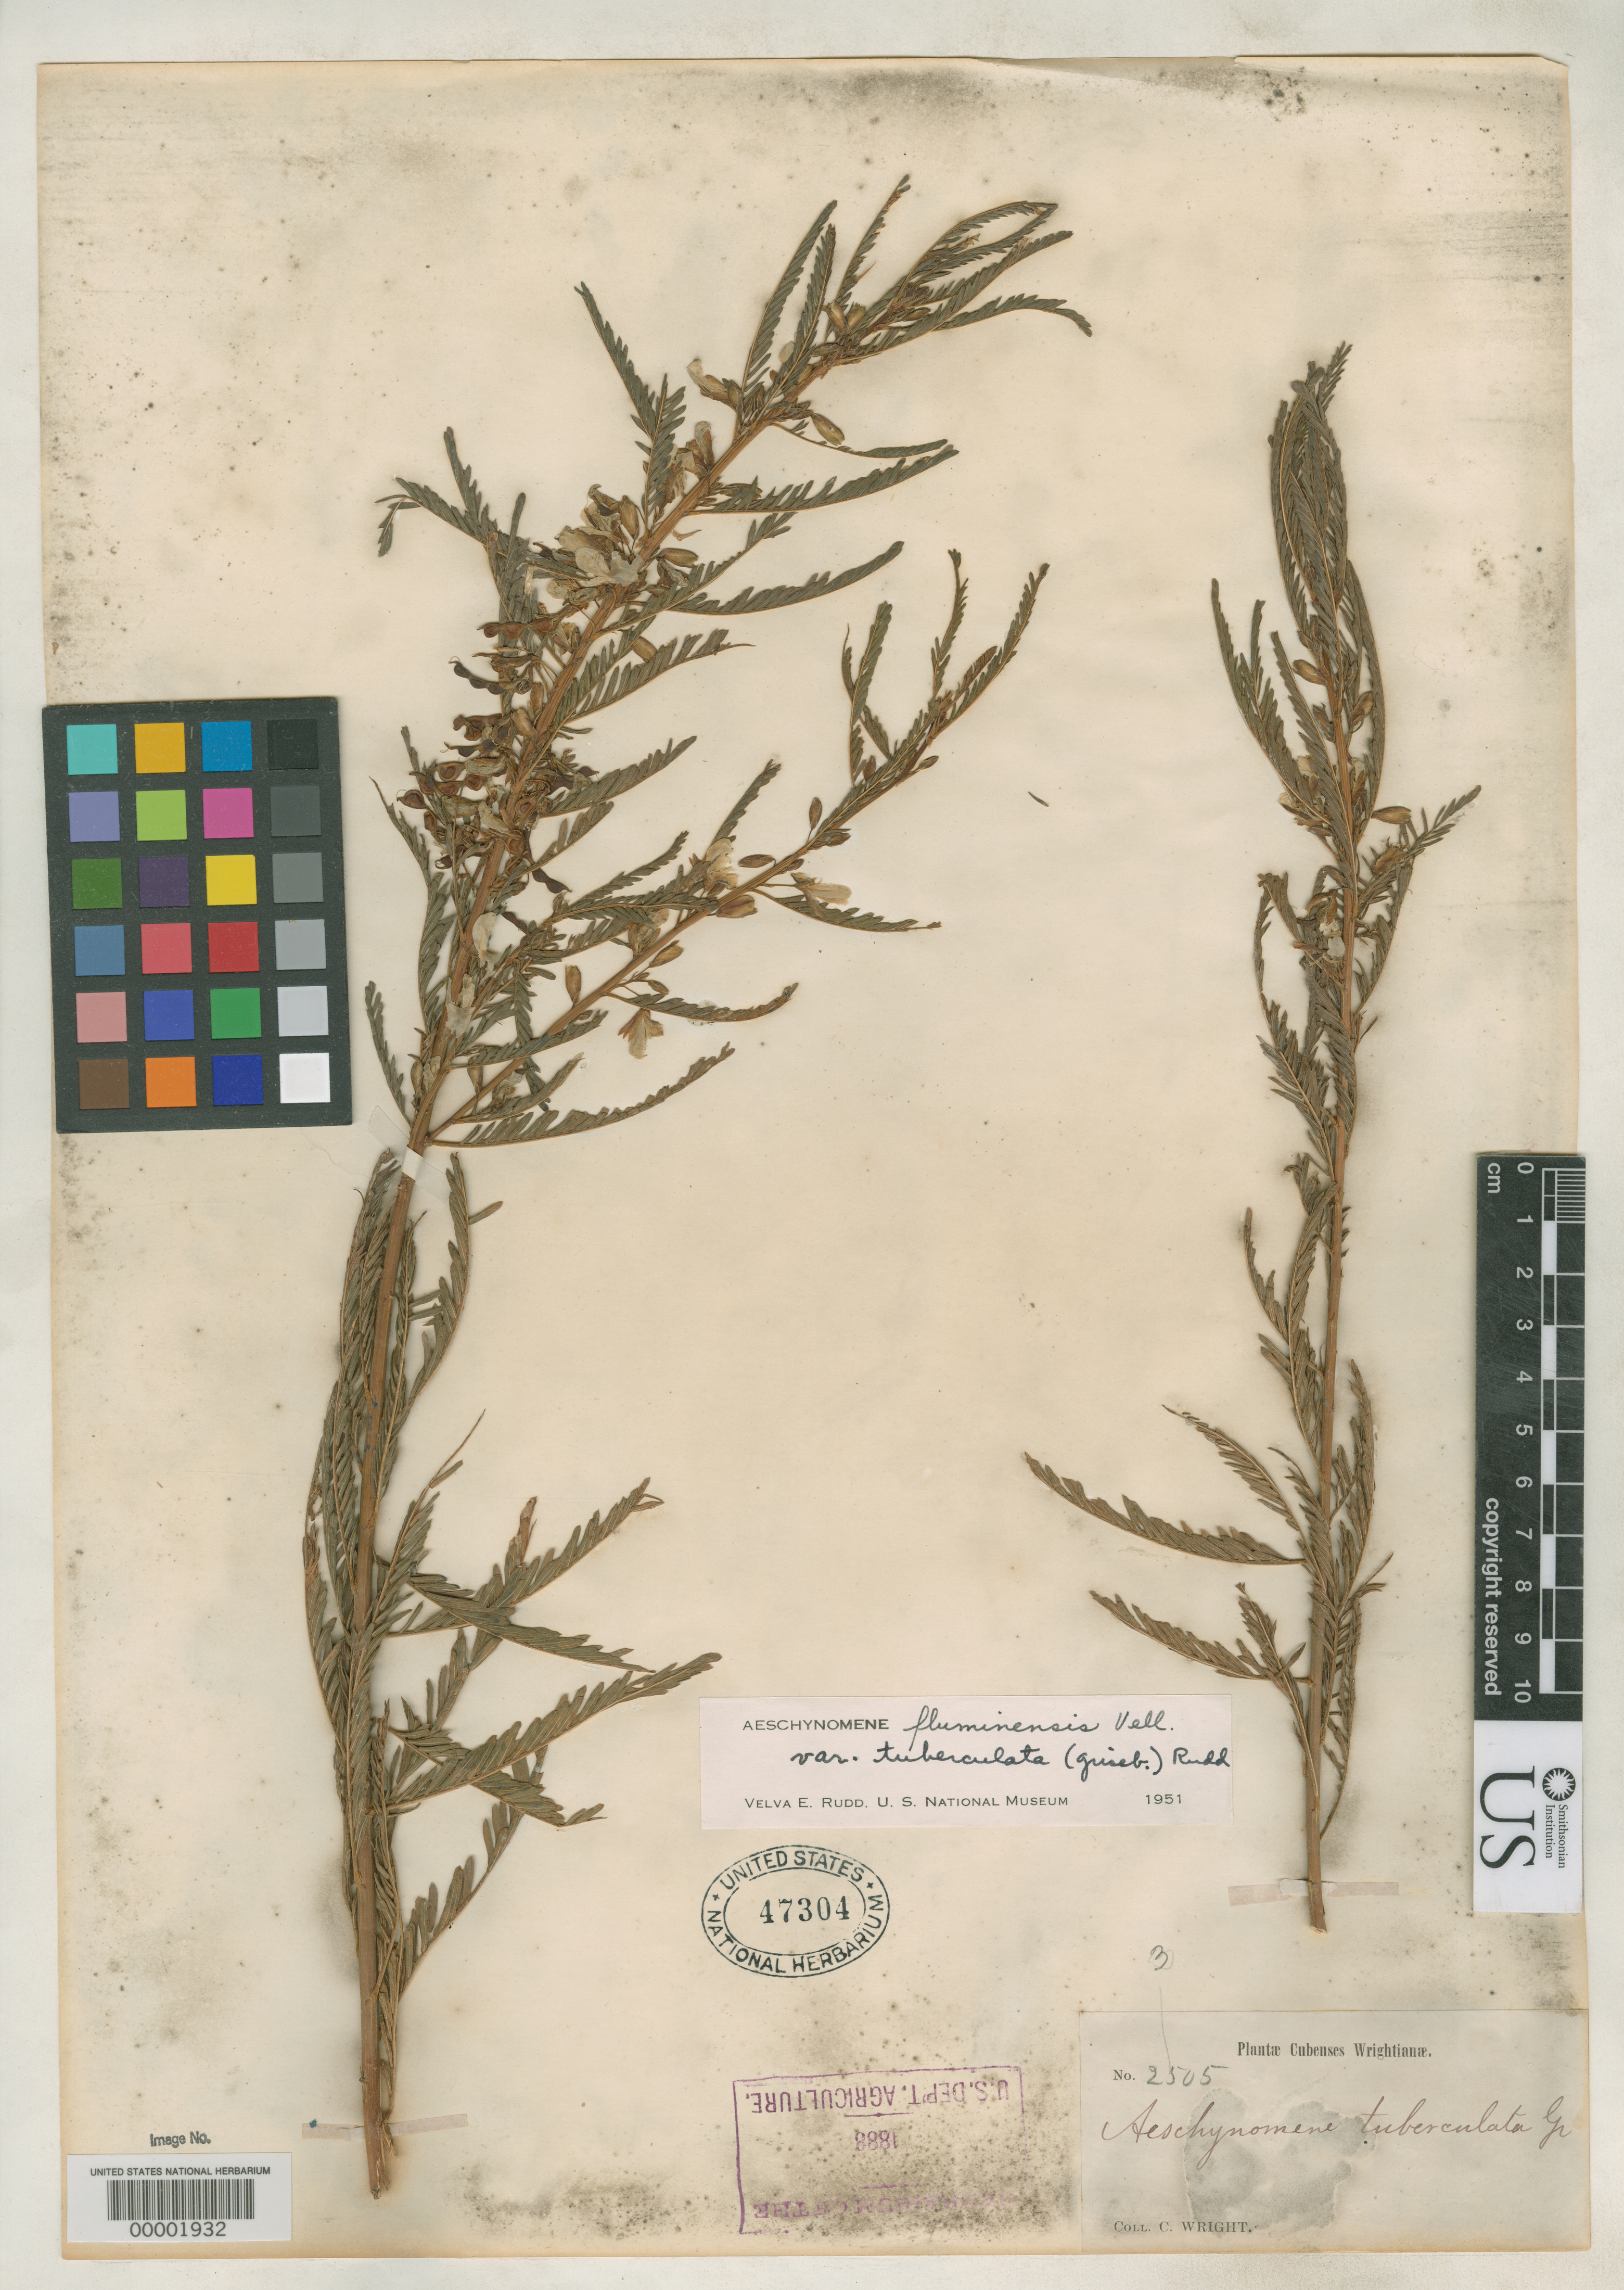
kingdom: Plantae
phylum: Tracheophyta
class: Magnoliopsida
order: Fabales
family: Fabaceae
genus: Aeschynomene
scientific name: Aeschynomene tuberculata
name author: Griseb.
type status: Isotype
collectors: C. Wright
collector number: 2305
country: Cuba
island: Greater Antilles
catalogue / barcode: US 47304